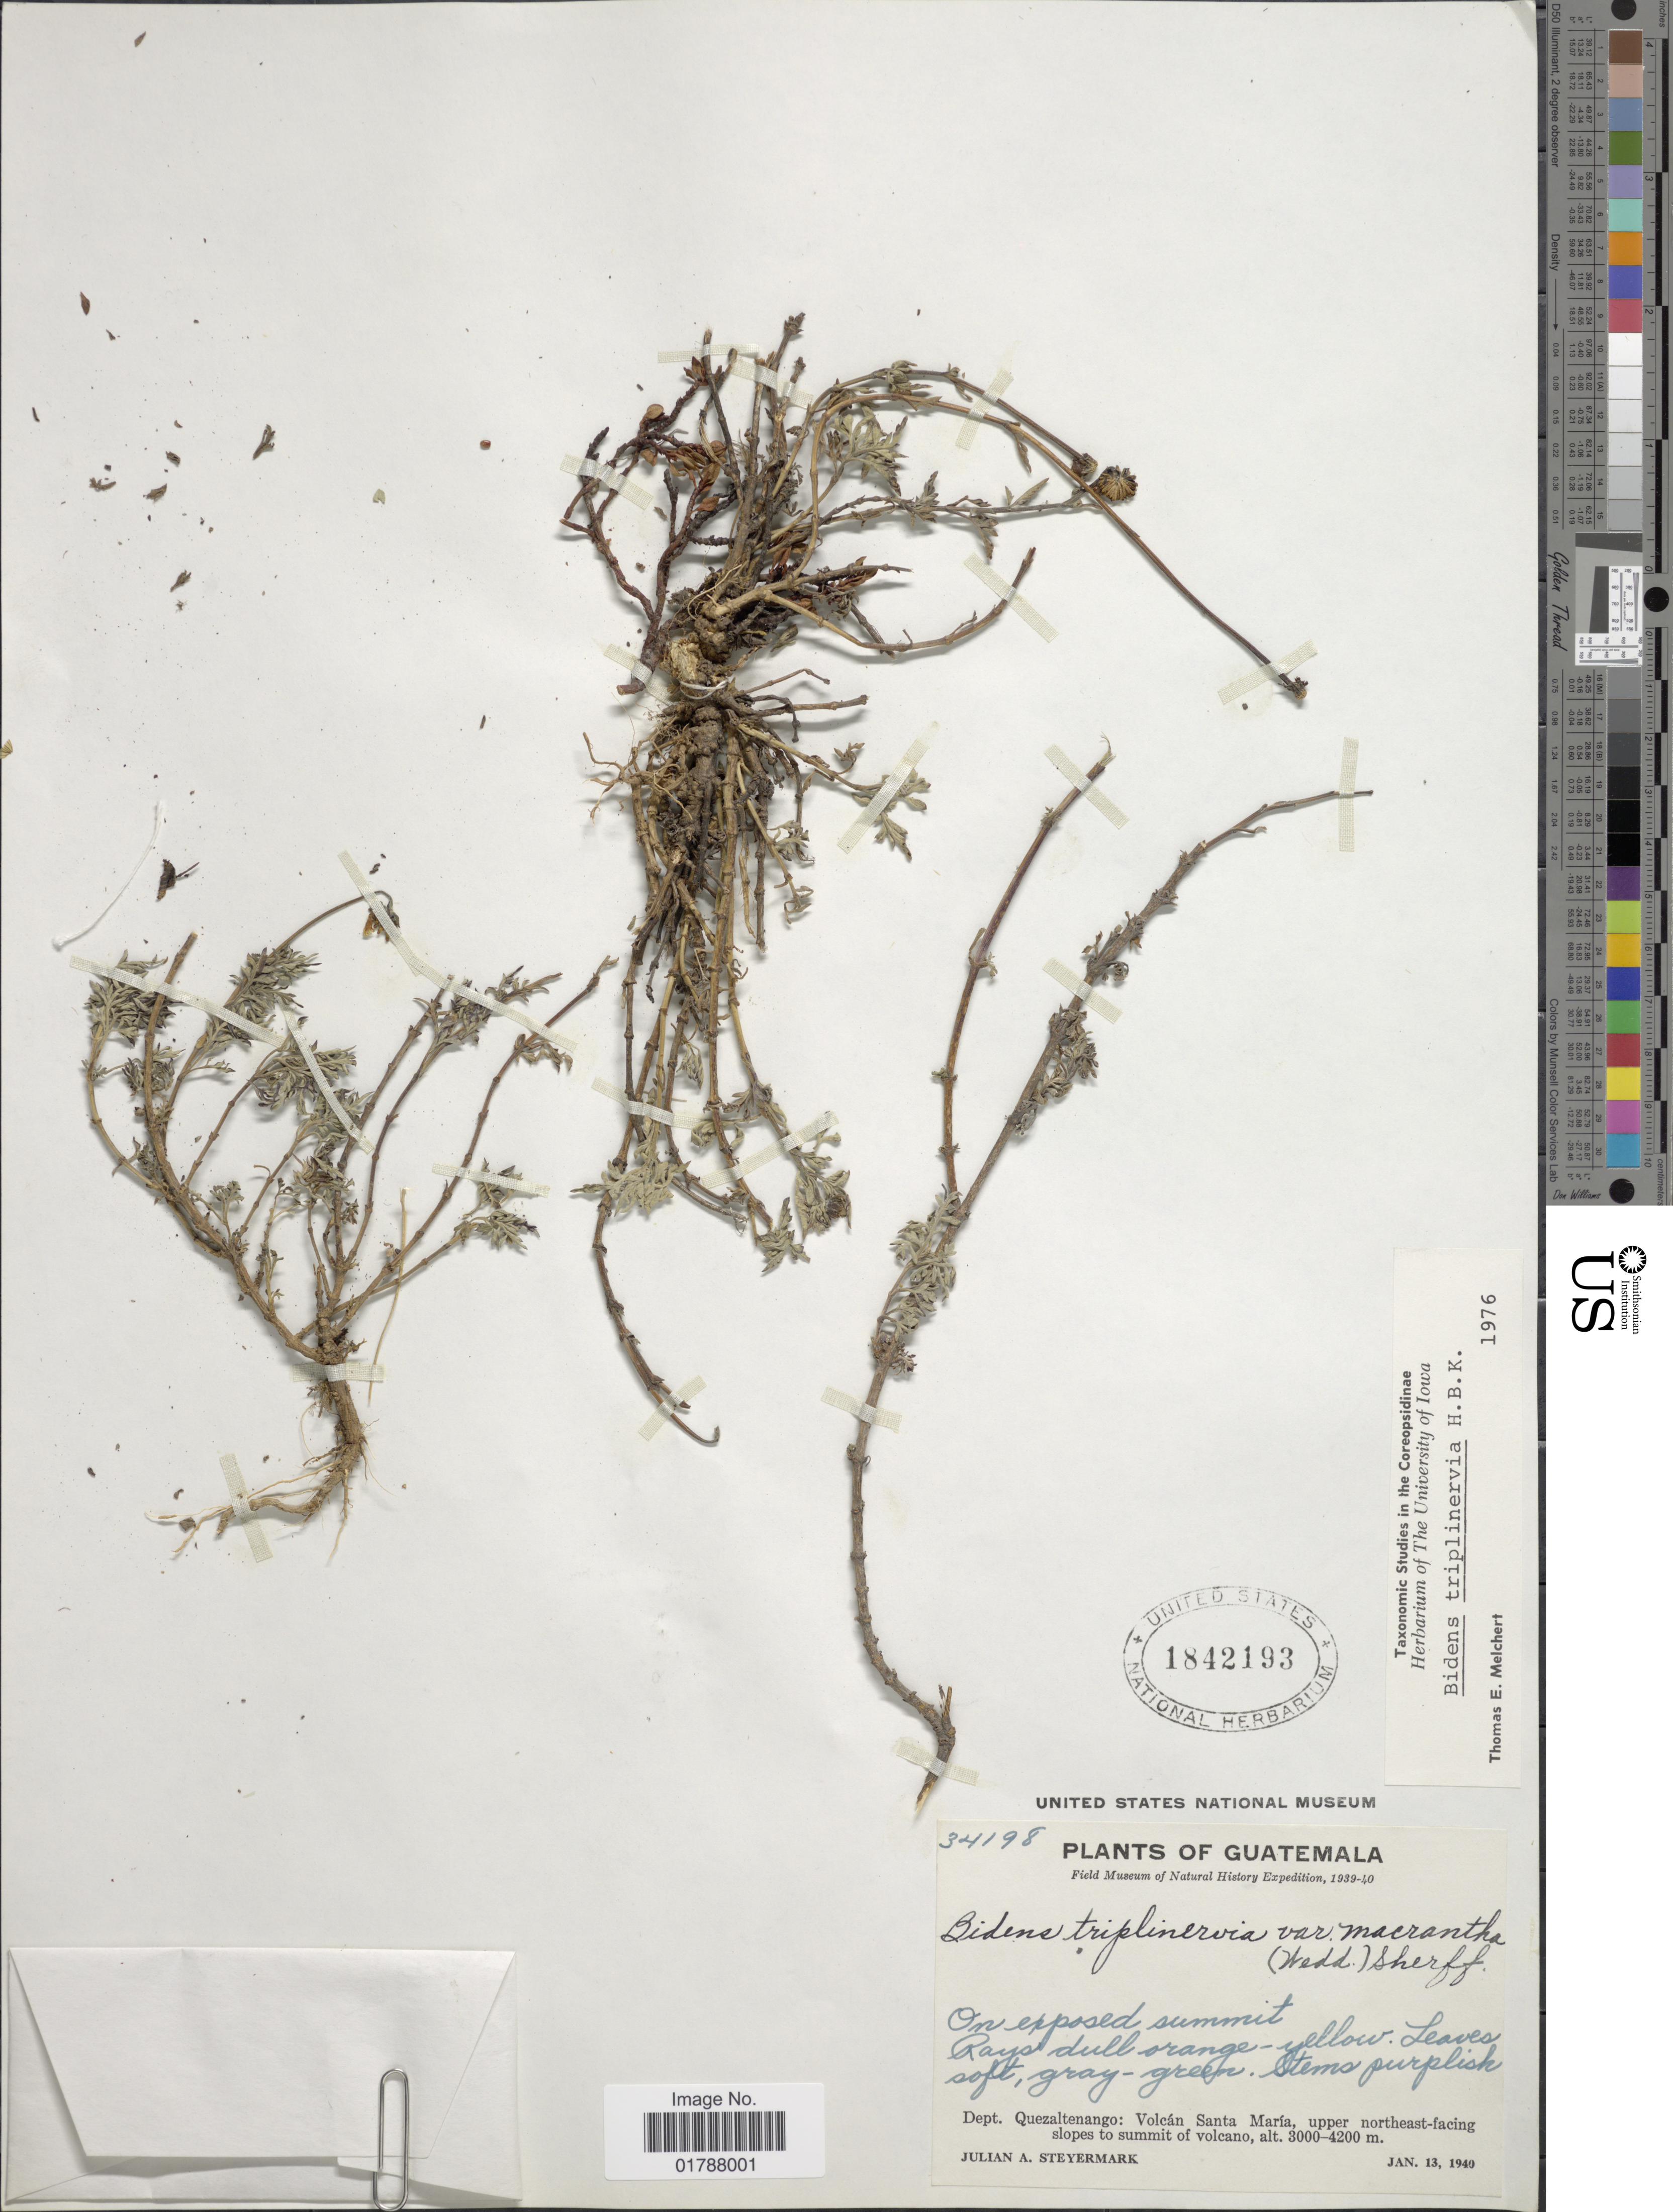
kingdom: Plantae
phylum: Tracheophyta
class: Magnoliopsida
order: Asterales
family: Asteraceae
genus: Bidens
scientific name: Bidens triplinervia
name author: Kunth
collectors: J. Steyermark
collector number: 34198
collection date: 1940-01-13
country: Guatemala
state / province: Quetzaltenango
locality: Dept. Quezaltenango: Volcan Santa Maria, upper northeast-facing slopes to summit of volcano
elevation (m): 3000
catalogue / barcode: US 1842193